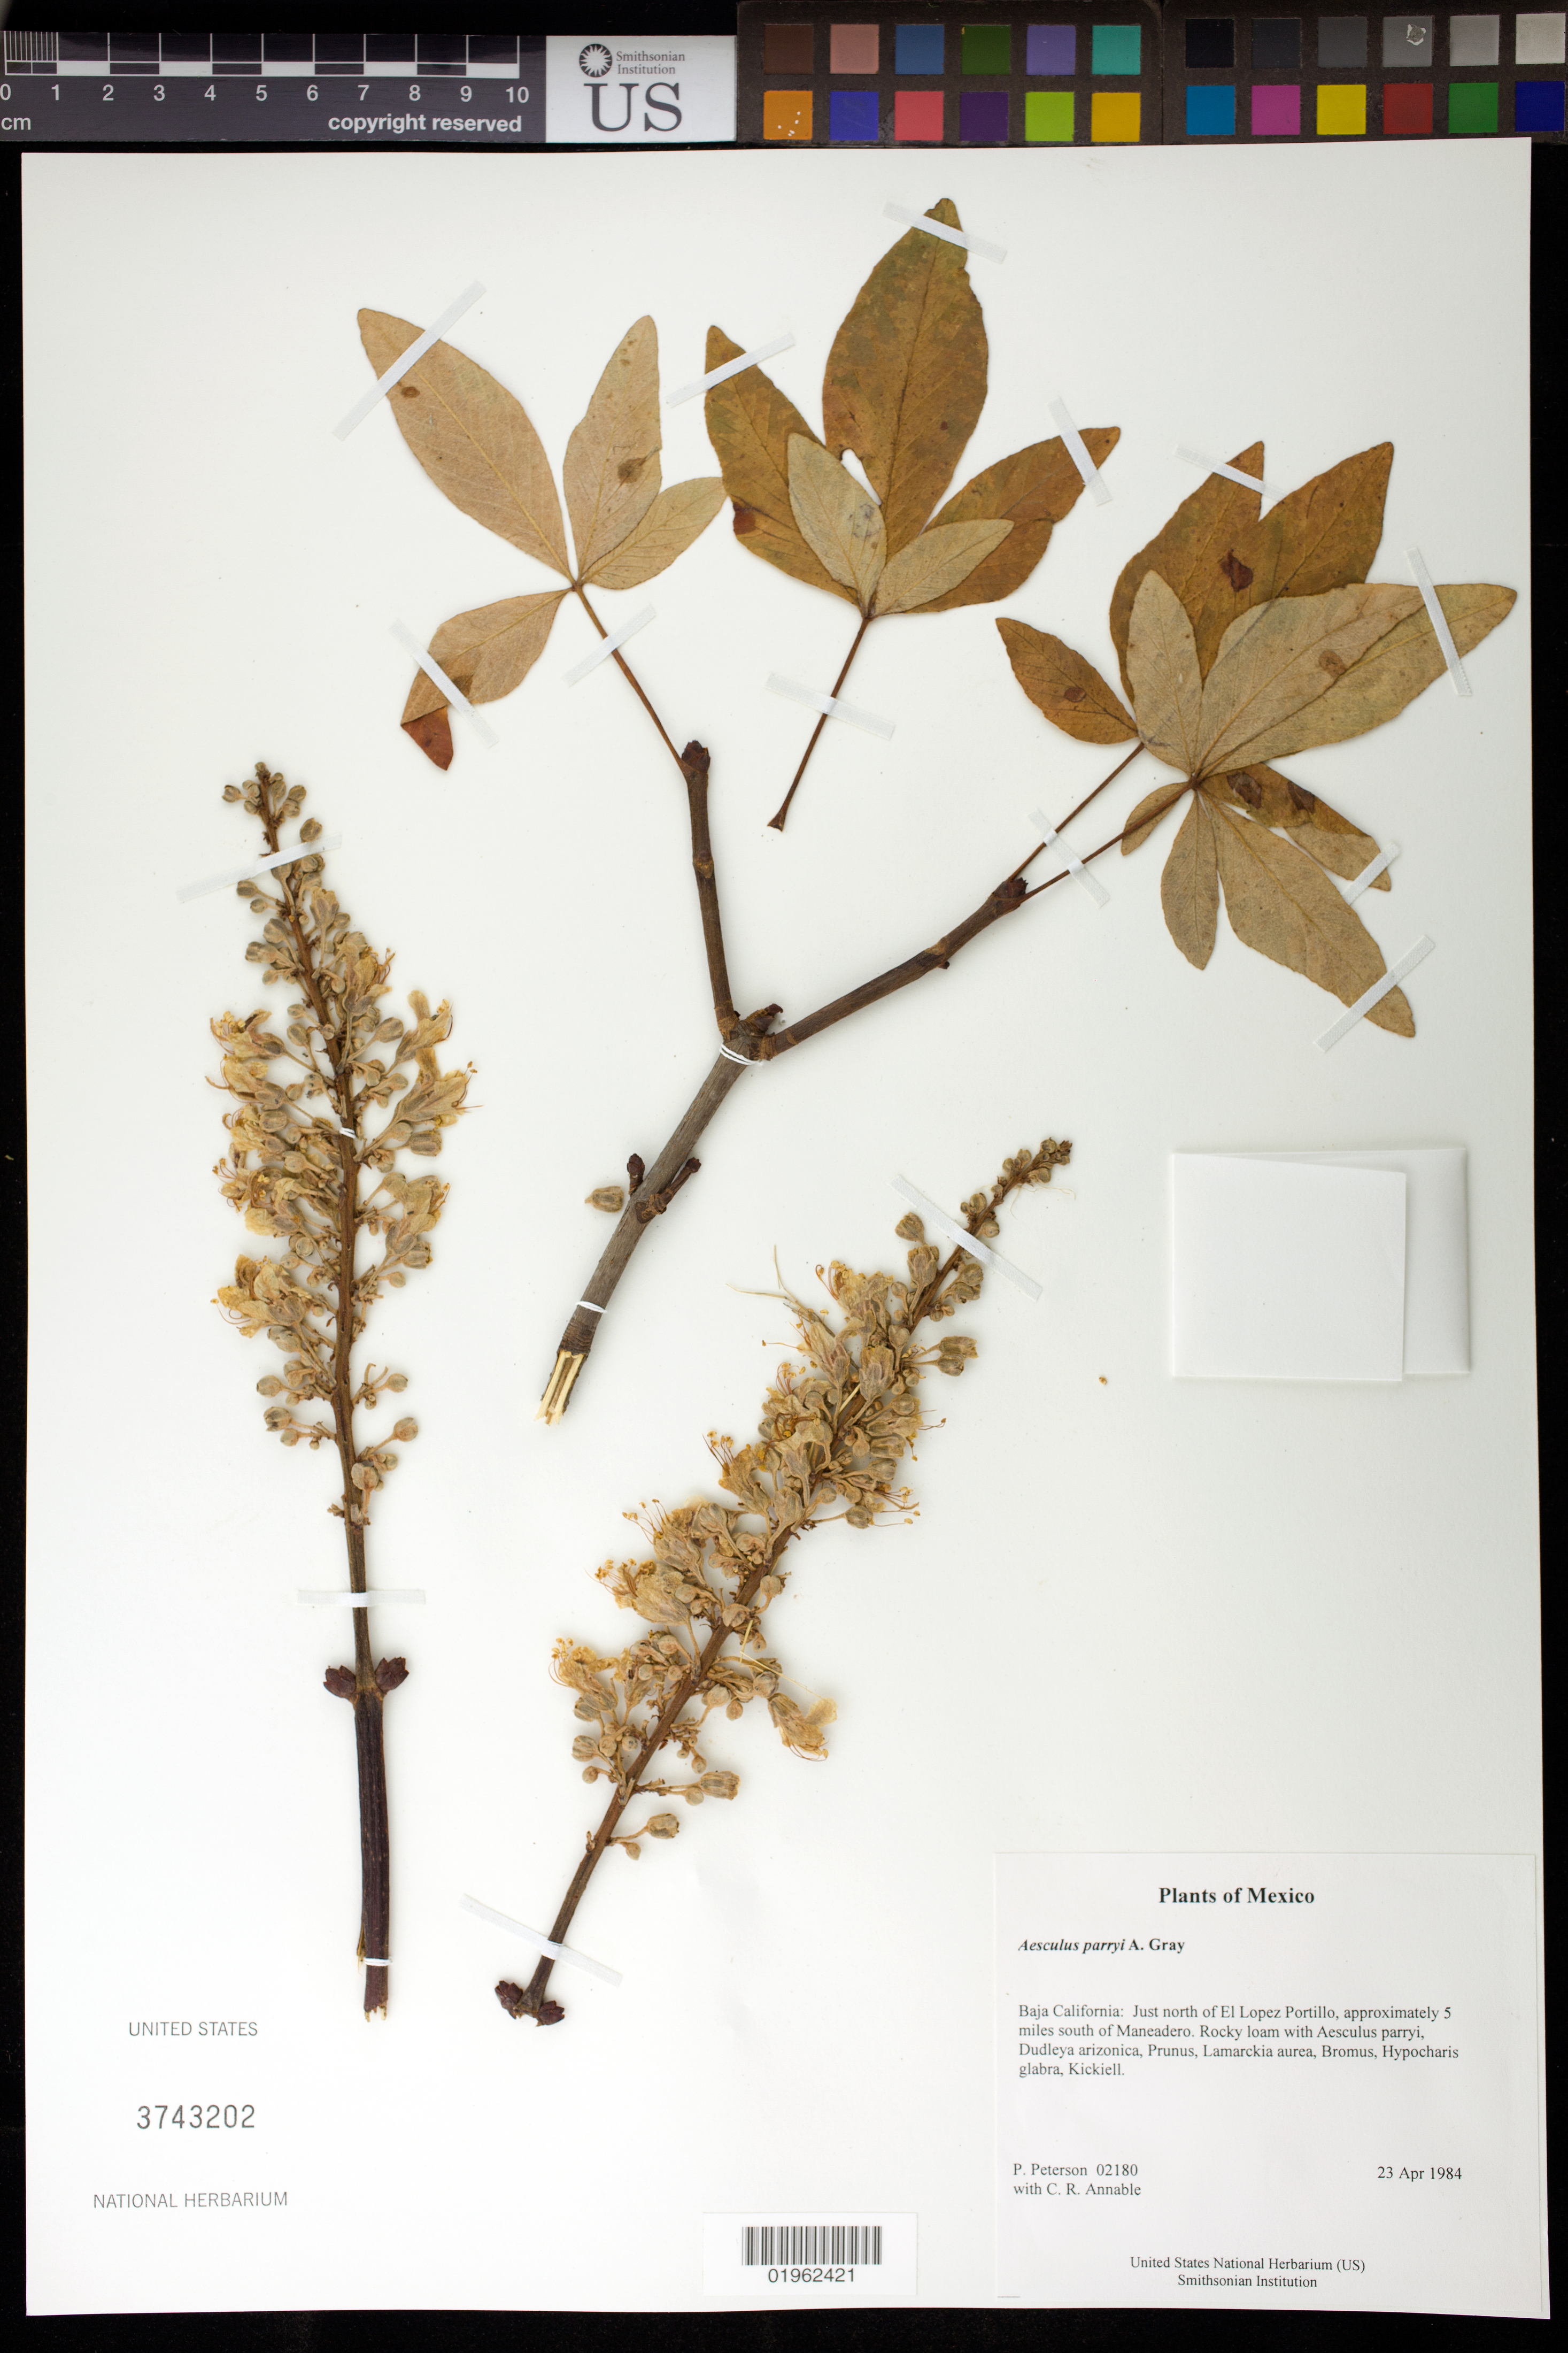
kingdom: Plantae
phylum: Tracheophyta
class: Magnoliopsida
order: Sapindales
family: Sapindaceae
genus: Aesculus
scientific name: Aesculus parryi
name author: A. Gray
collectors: P. M. Peterson & C. R. Annable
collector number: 02180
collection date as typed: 23 Apr 1984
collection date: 1984-04-23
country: Mexico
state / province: Baja California Norte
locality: Just north of El Lopez Portillo, approximately 5 miles south of Maneadero.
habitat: Rocky loam with Aesculus parryi, Dudleya arizonica, Prunus, Lamarckia aurea, Bromus, Hypocharis glabra, Kickiell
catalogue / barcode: US 3743202